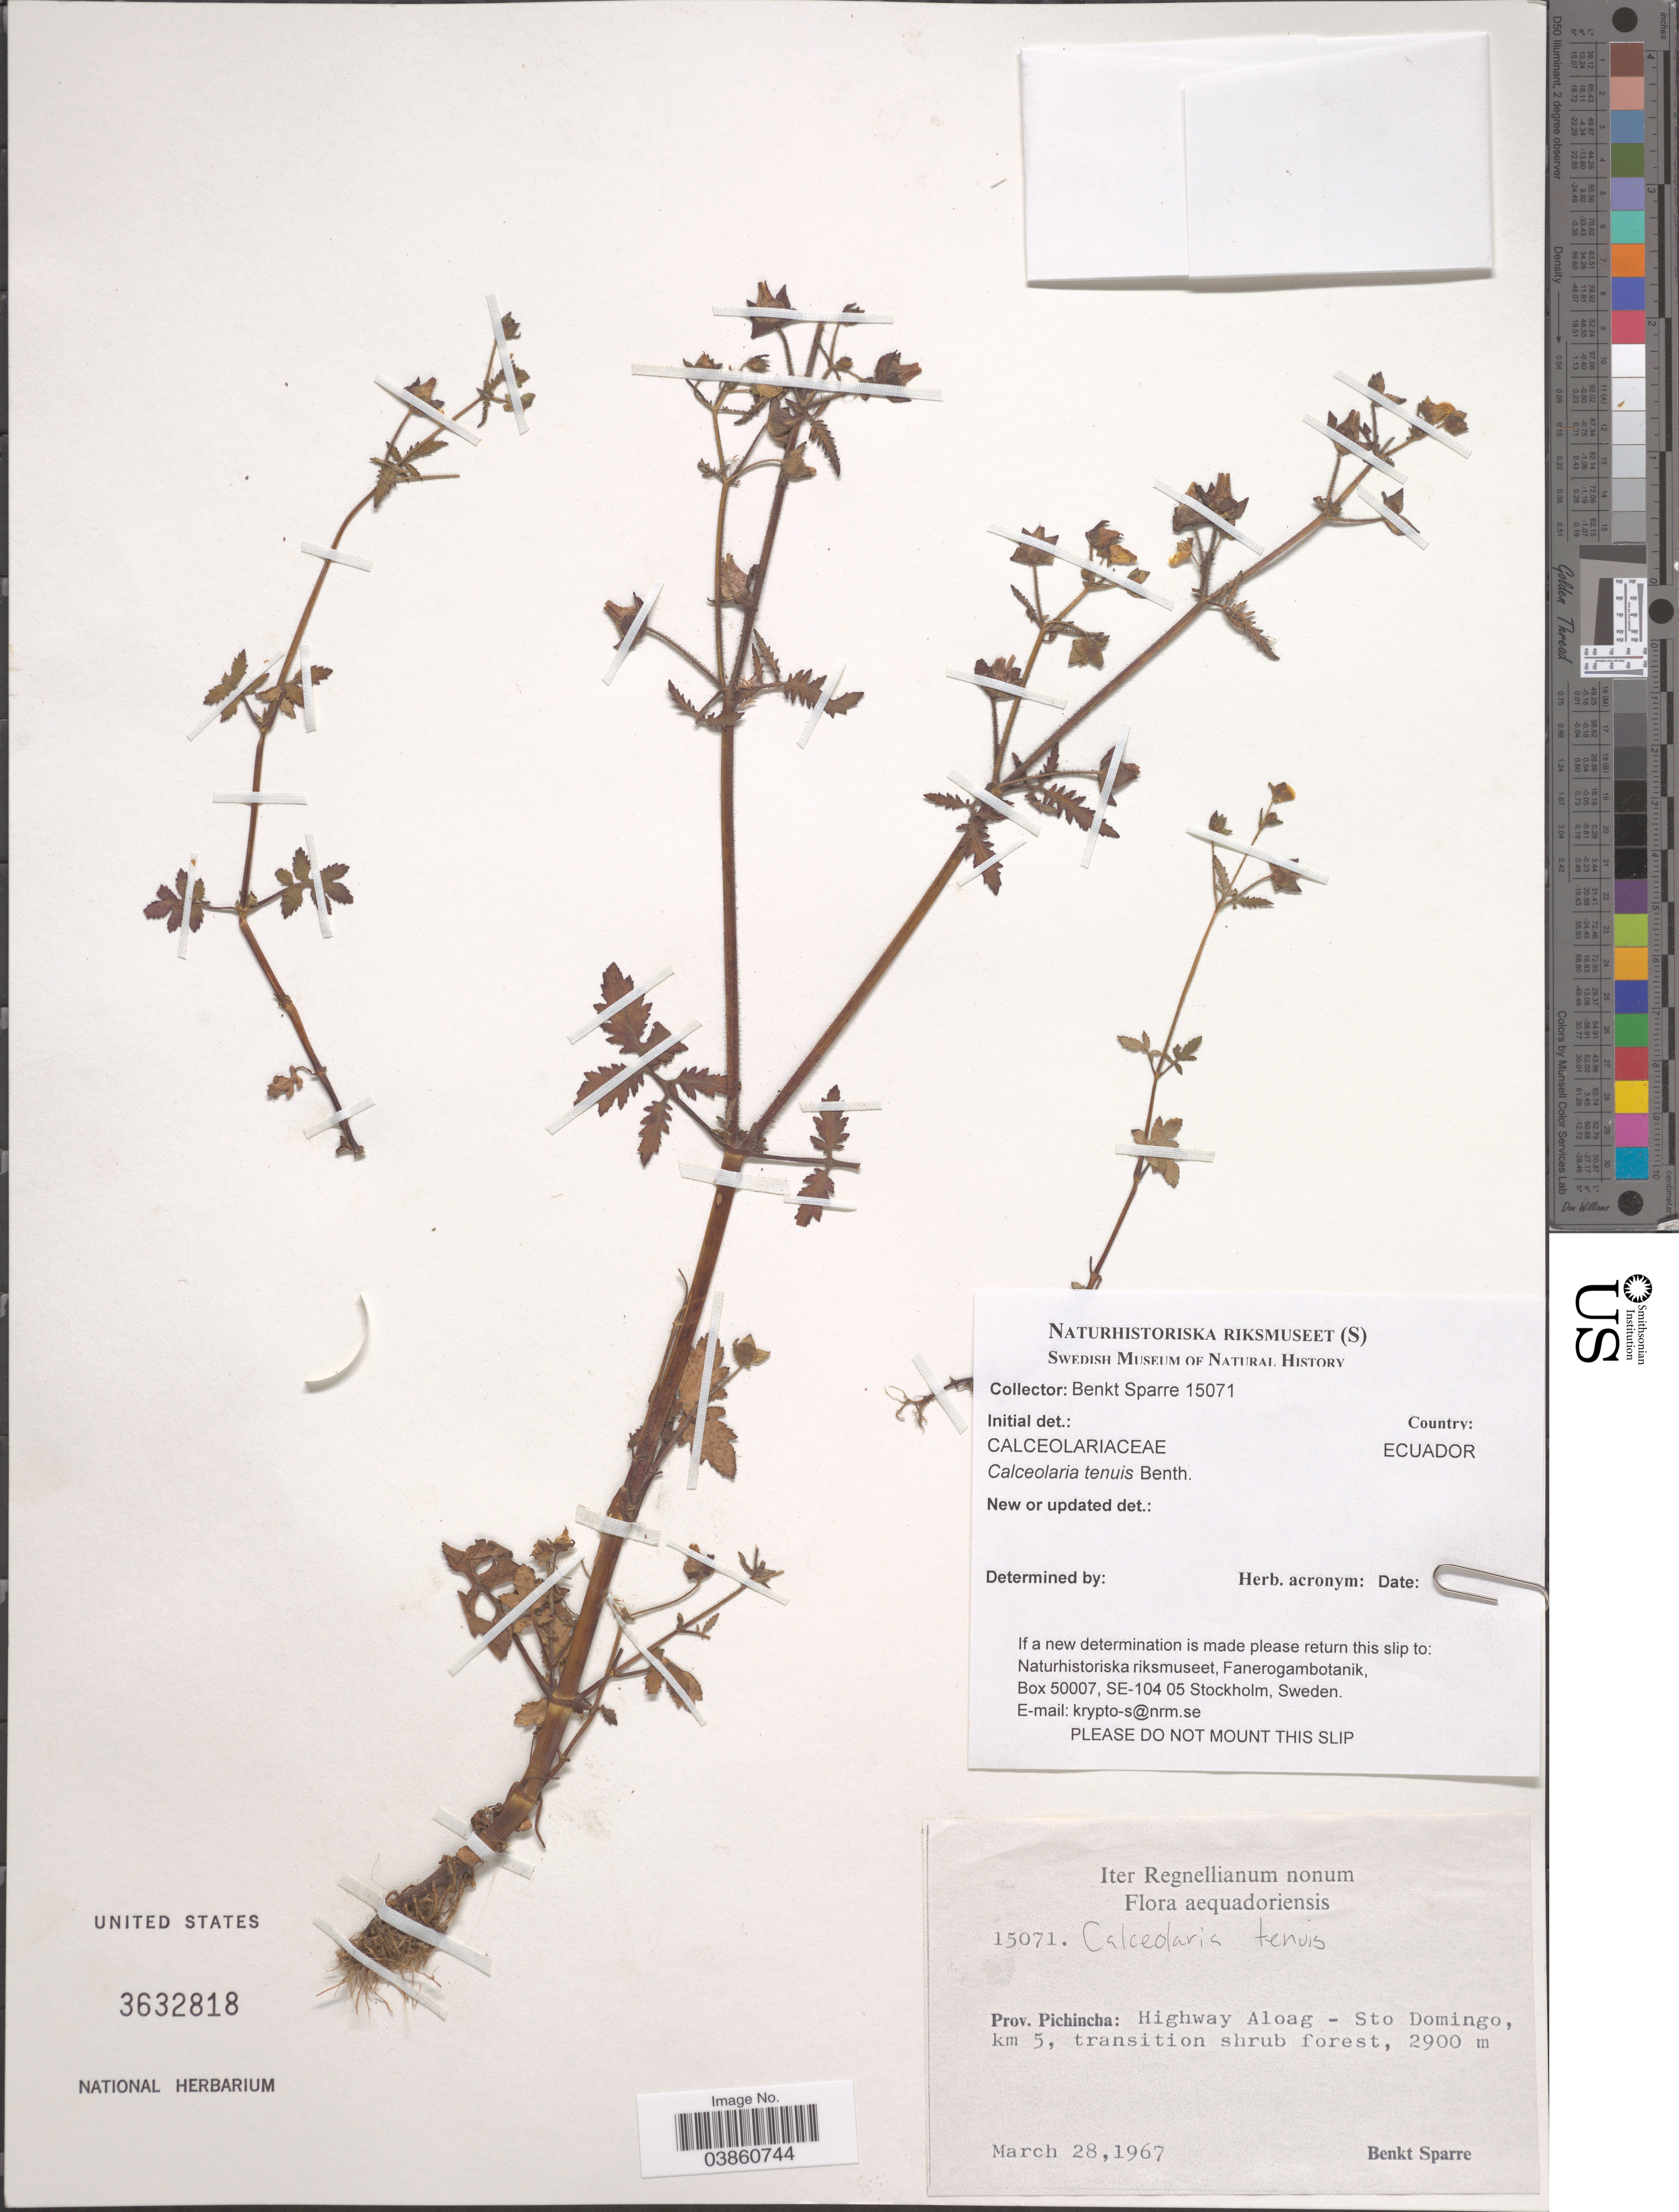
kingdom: Plantae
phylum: Tracheophyta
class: Magnoliopsida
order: Lamiales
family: Calceolariaceae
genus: Calceolaria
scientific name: Calceolaria tenuis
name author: Benth.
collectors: B. Sparre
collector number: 15071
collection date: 1967-03-28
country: Ecuador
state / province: Pichincha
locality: Highway Aloag - Sto Domingo, km 5.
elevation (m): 2900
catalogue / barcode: US 3632818